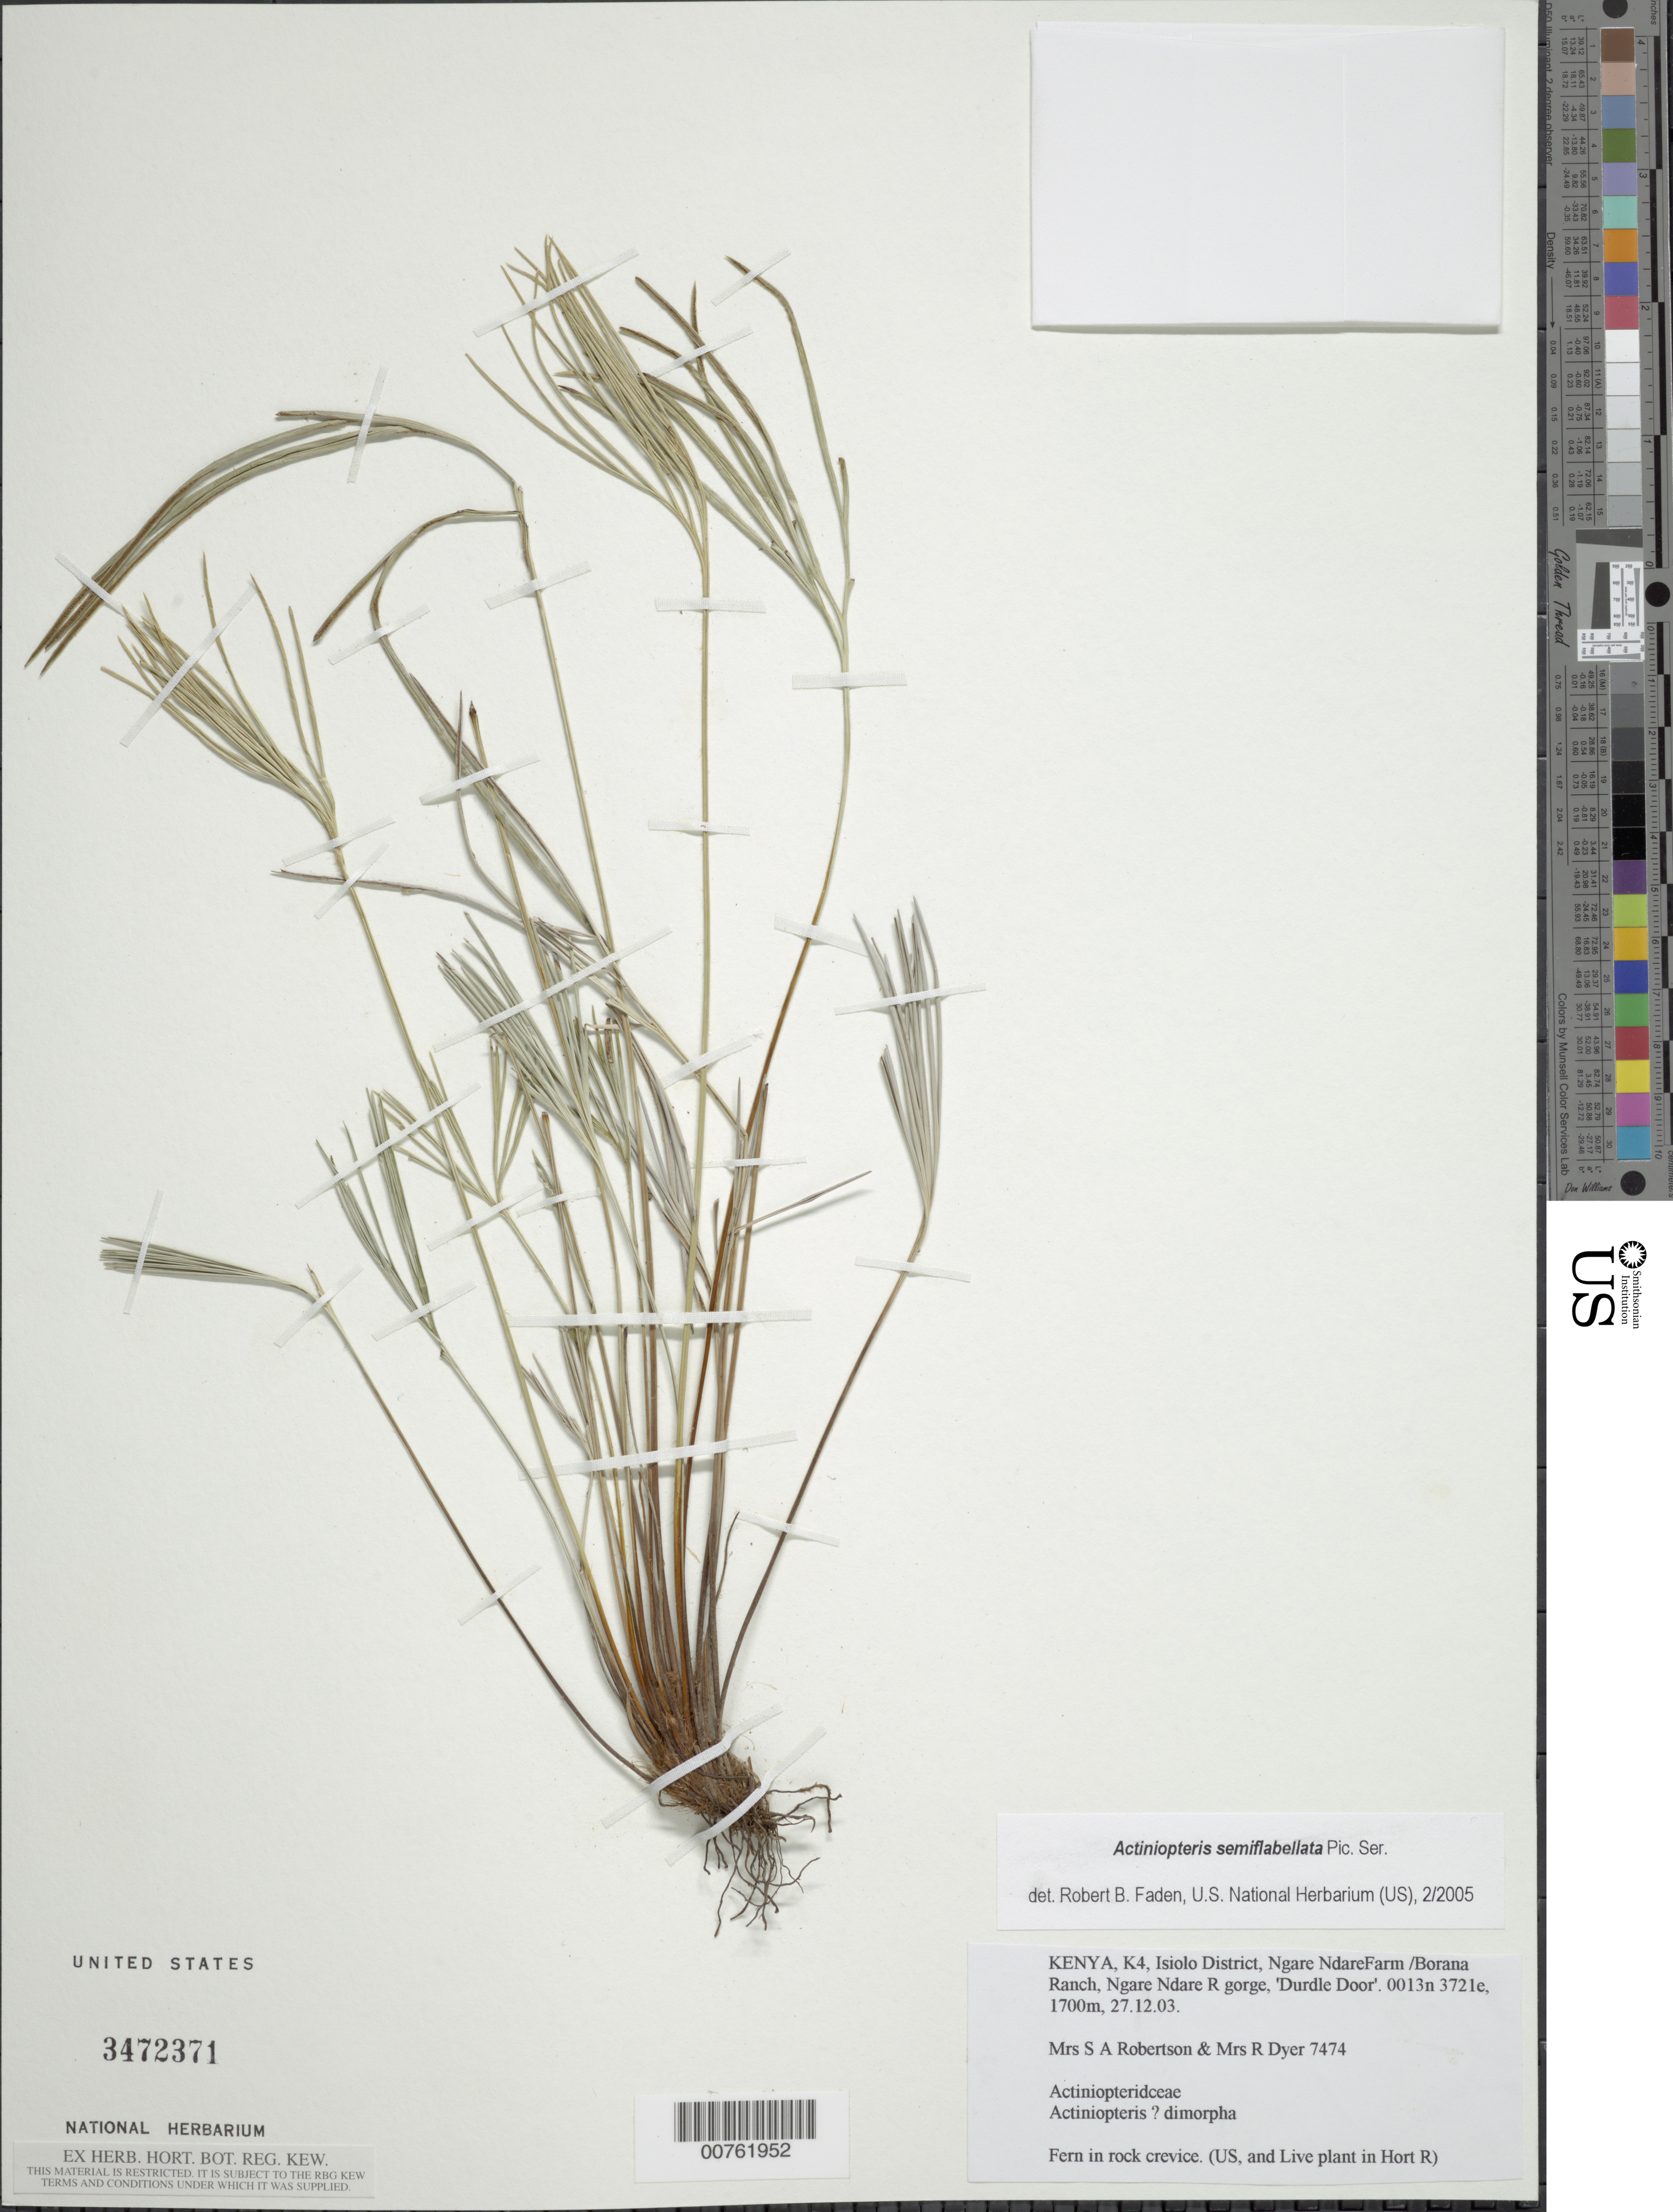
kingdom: Plantae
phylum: Tracheophyta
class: Polypodiopsida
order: Polypodiales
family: Pteridaceae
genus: Actiniopteris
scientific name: Actiniopteris semiflabellata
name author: Pic. Serm.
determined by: Faden, Robert B., (US), Smithsonian Institution - National Museum of Natural History (UNITED STATES)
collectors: Mrs. S. A. Robertson et al.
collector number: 7474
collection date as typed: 27 Dec 2003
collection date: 2003-12-27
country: Kenya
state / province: Isiolo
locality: K4 Ngare NdareFarm /Borana Ranch, Ngare Ndare R gorge, 'Durdle Door'.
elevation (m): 1700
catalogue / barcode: US 3472371